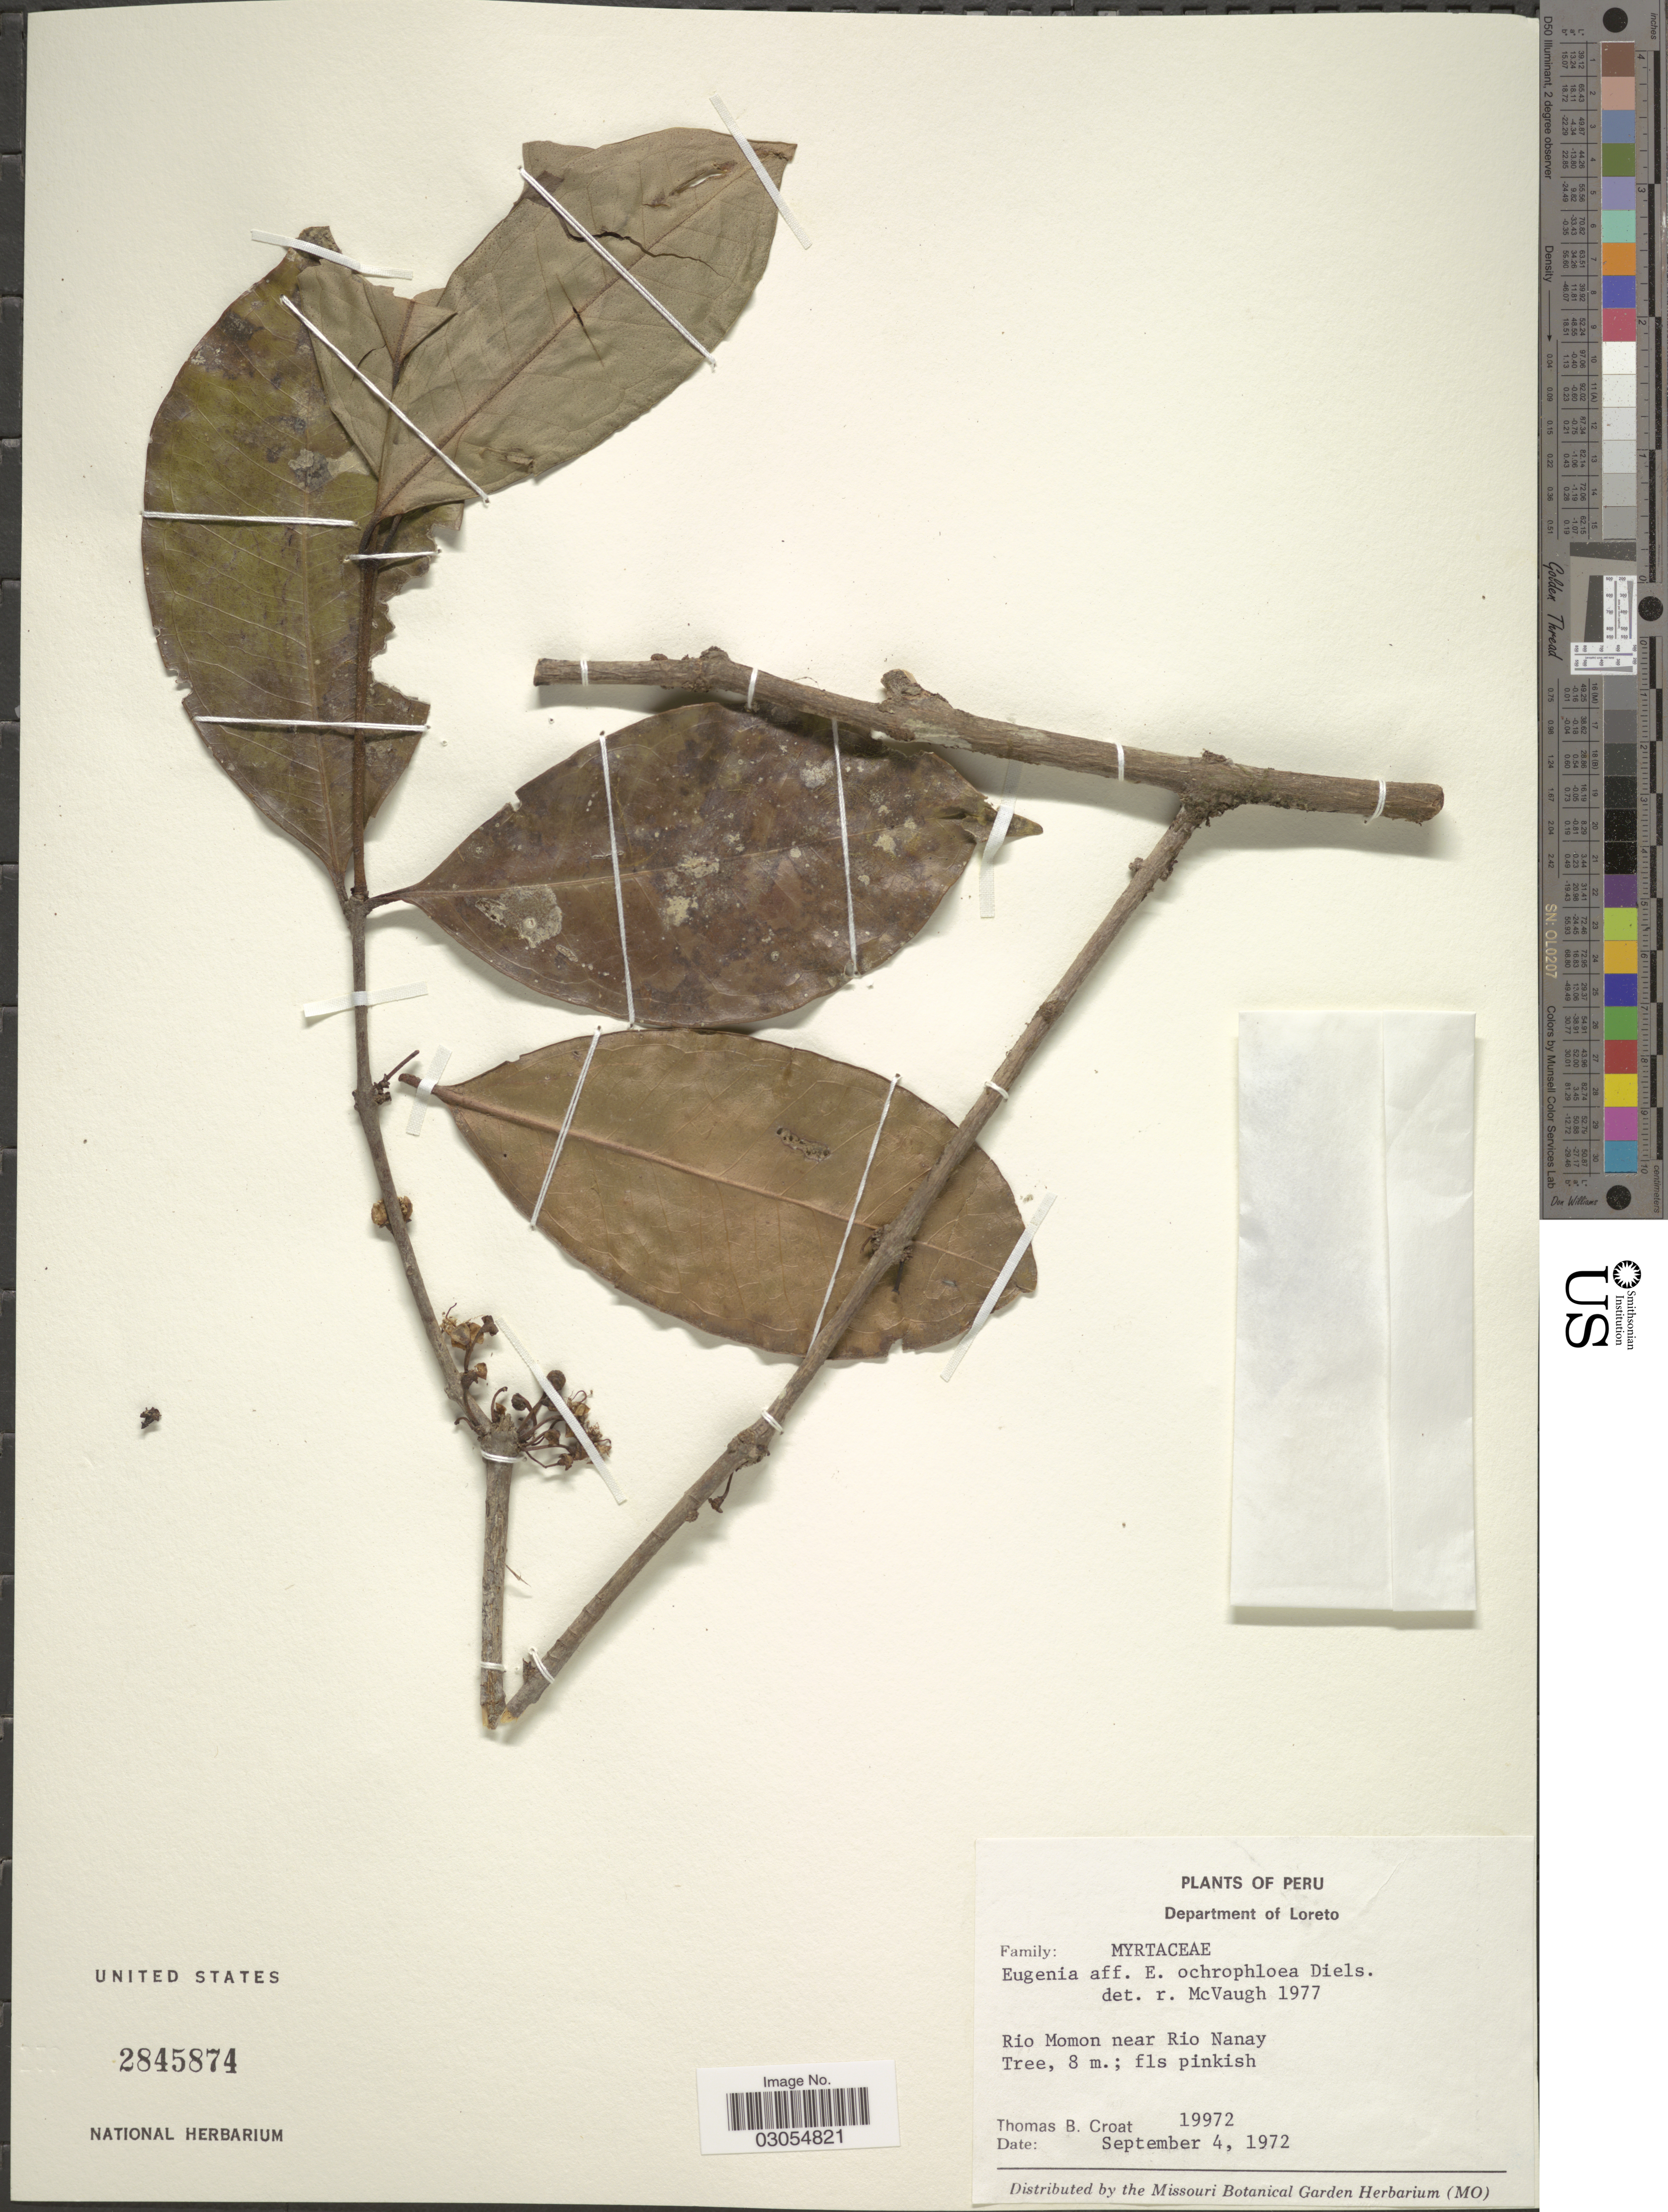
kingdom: Plantae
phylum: Tracheophyta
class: Magnoliopsida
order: Myrtales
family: Myrtaceae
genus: Eugenia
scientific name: Eugenia ochrophloea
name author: Diels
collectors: T. B. Croat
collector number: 19972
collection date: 1972-09-04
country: Peru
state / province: Loreto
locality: Department of Loreto. Rio Momon near Rio Nanay.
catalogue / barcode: US 2845874